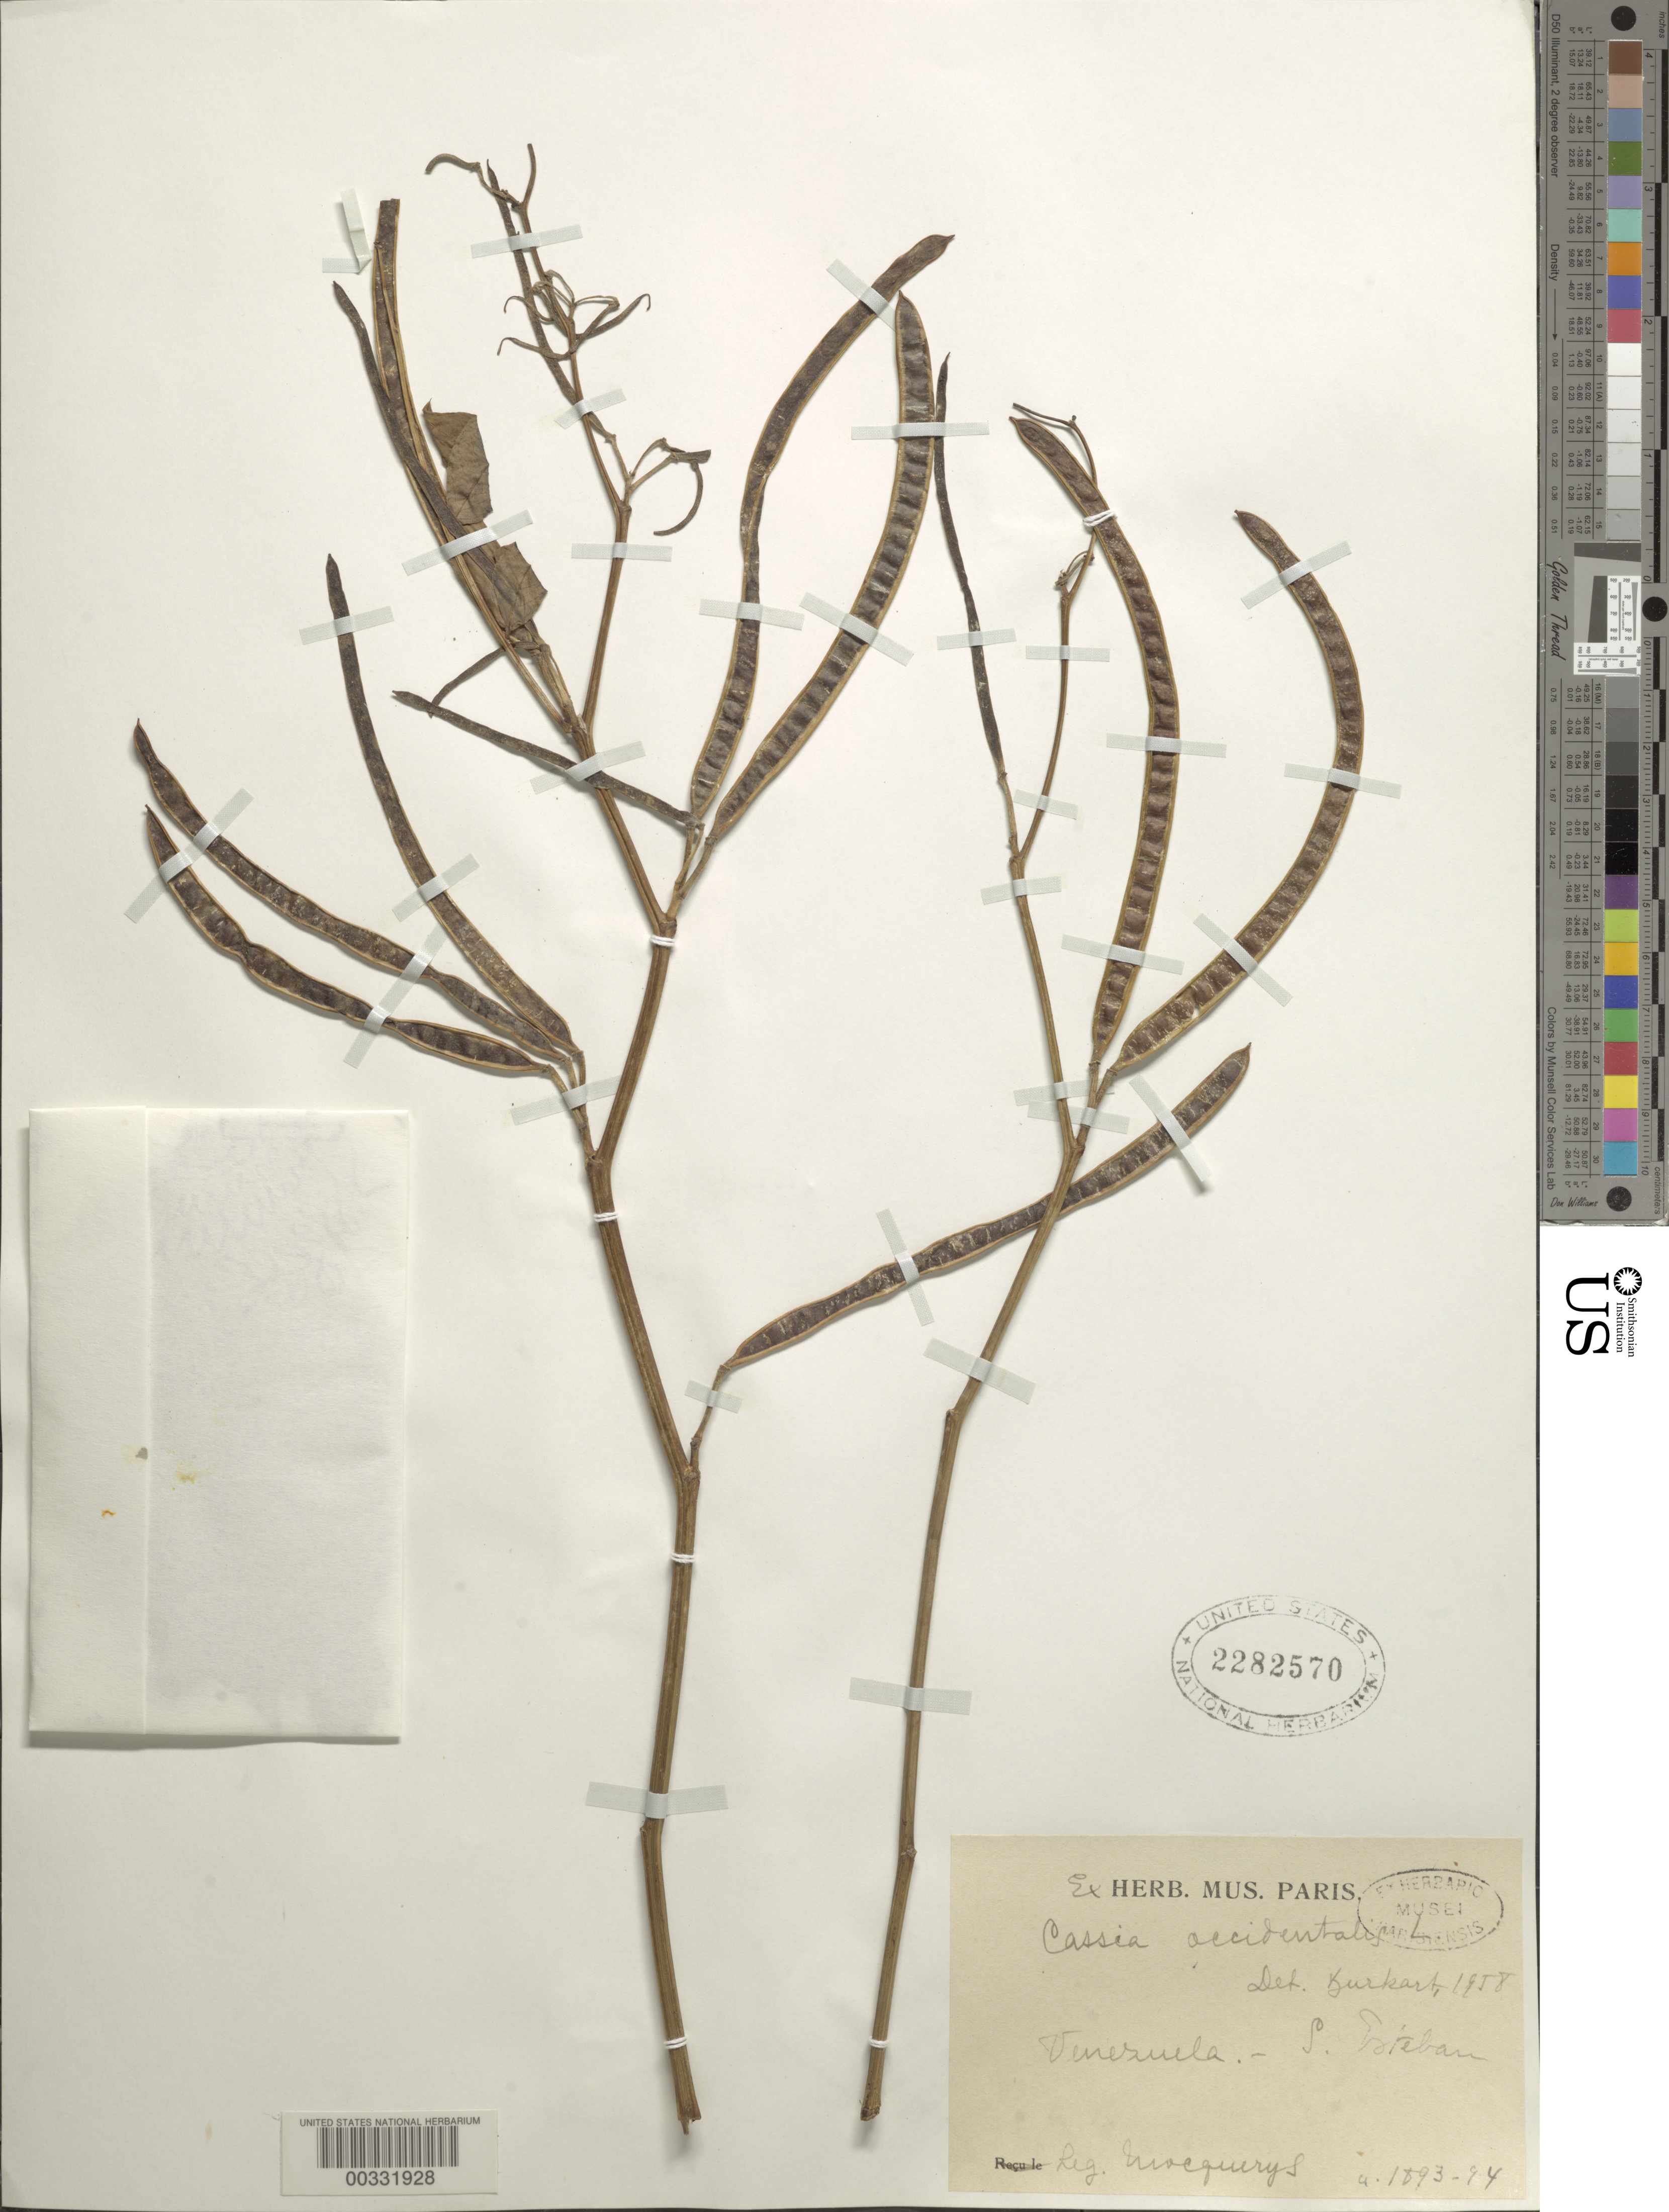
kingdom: Plantae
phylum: Tracheophyta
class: Magnoliopsida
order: Fabales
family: Fabaceae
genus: Senna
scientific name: Senna occidentalis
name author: (L.) Link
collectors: A. Mocquerys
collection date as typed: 1893 to -- -- 1894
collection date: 1893/1894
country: Venezuela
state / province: Carabobo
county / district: Puerto Cabello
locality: San Esteban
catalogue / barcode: US 2282570